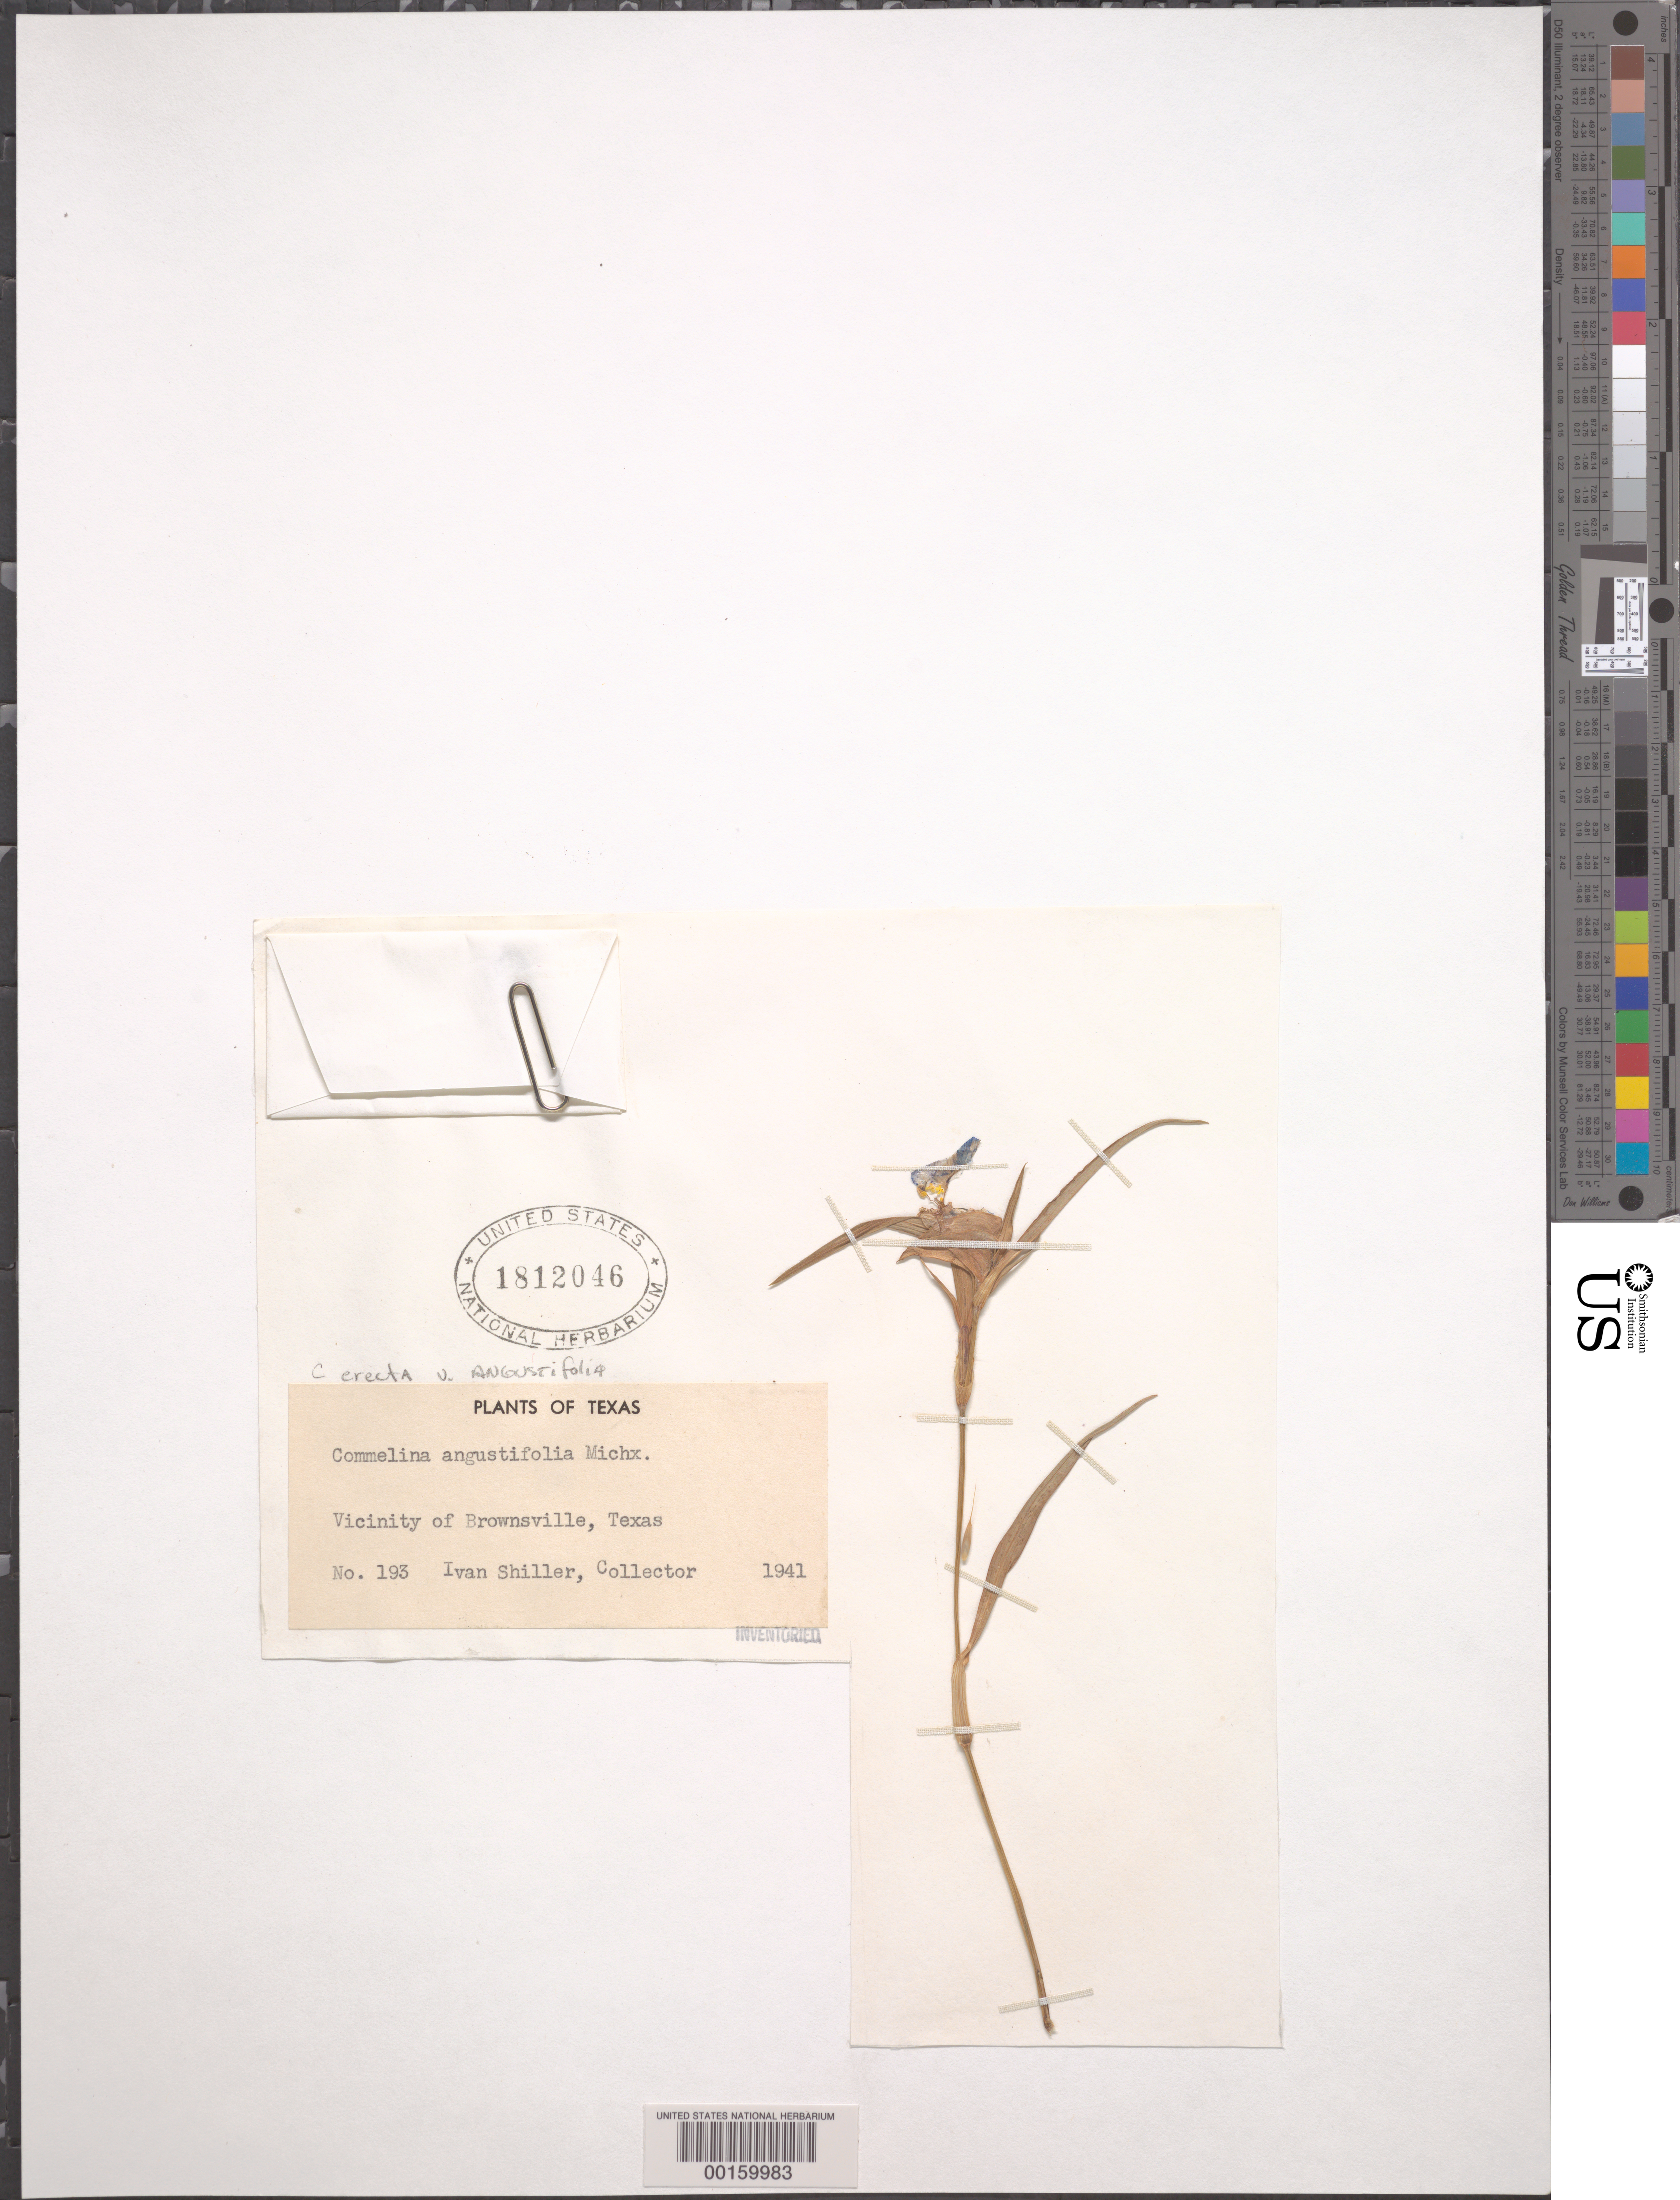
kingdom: Plantae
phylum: Tracheophyta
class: Liliopsida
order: Commelinales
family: Commelinaceae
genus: Commelina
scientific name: Commelina erecta var. angustifolia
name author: (Michx.) Fernald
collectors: I. Schiller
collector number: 193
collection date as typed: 1941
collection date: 1941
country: United States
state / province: Texas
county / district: Cameron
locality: Brownsville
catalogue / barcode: US 1812046